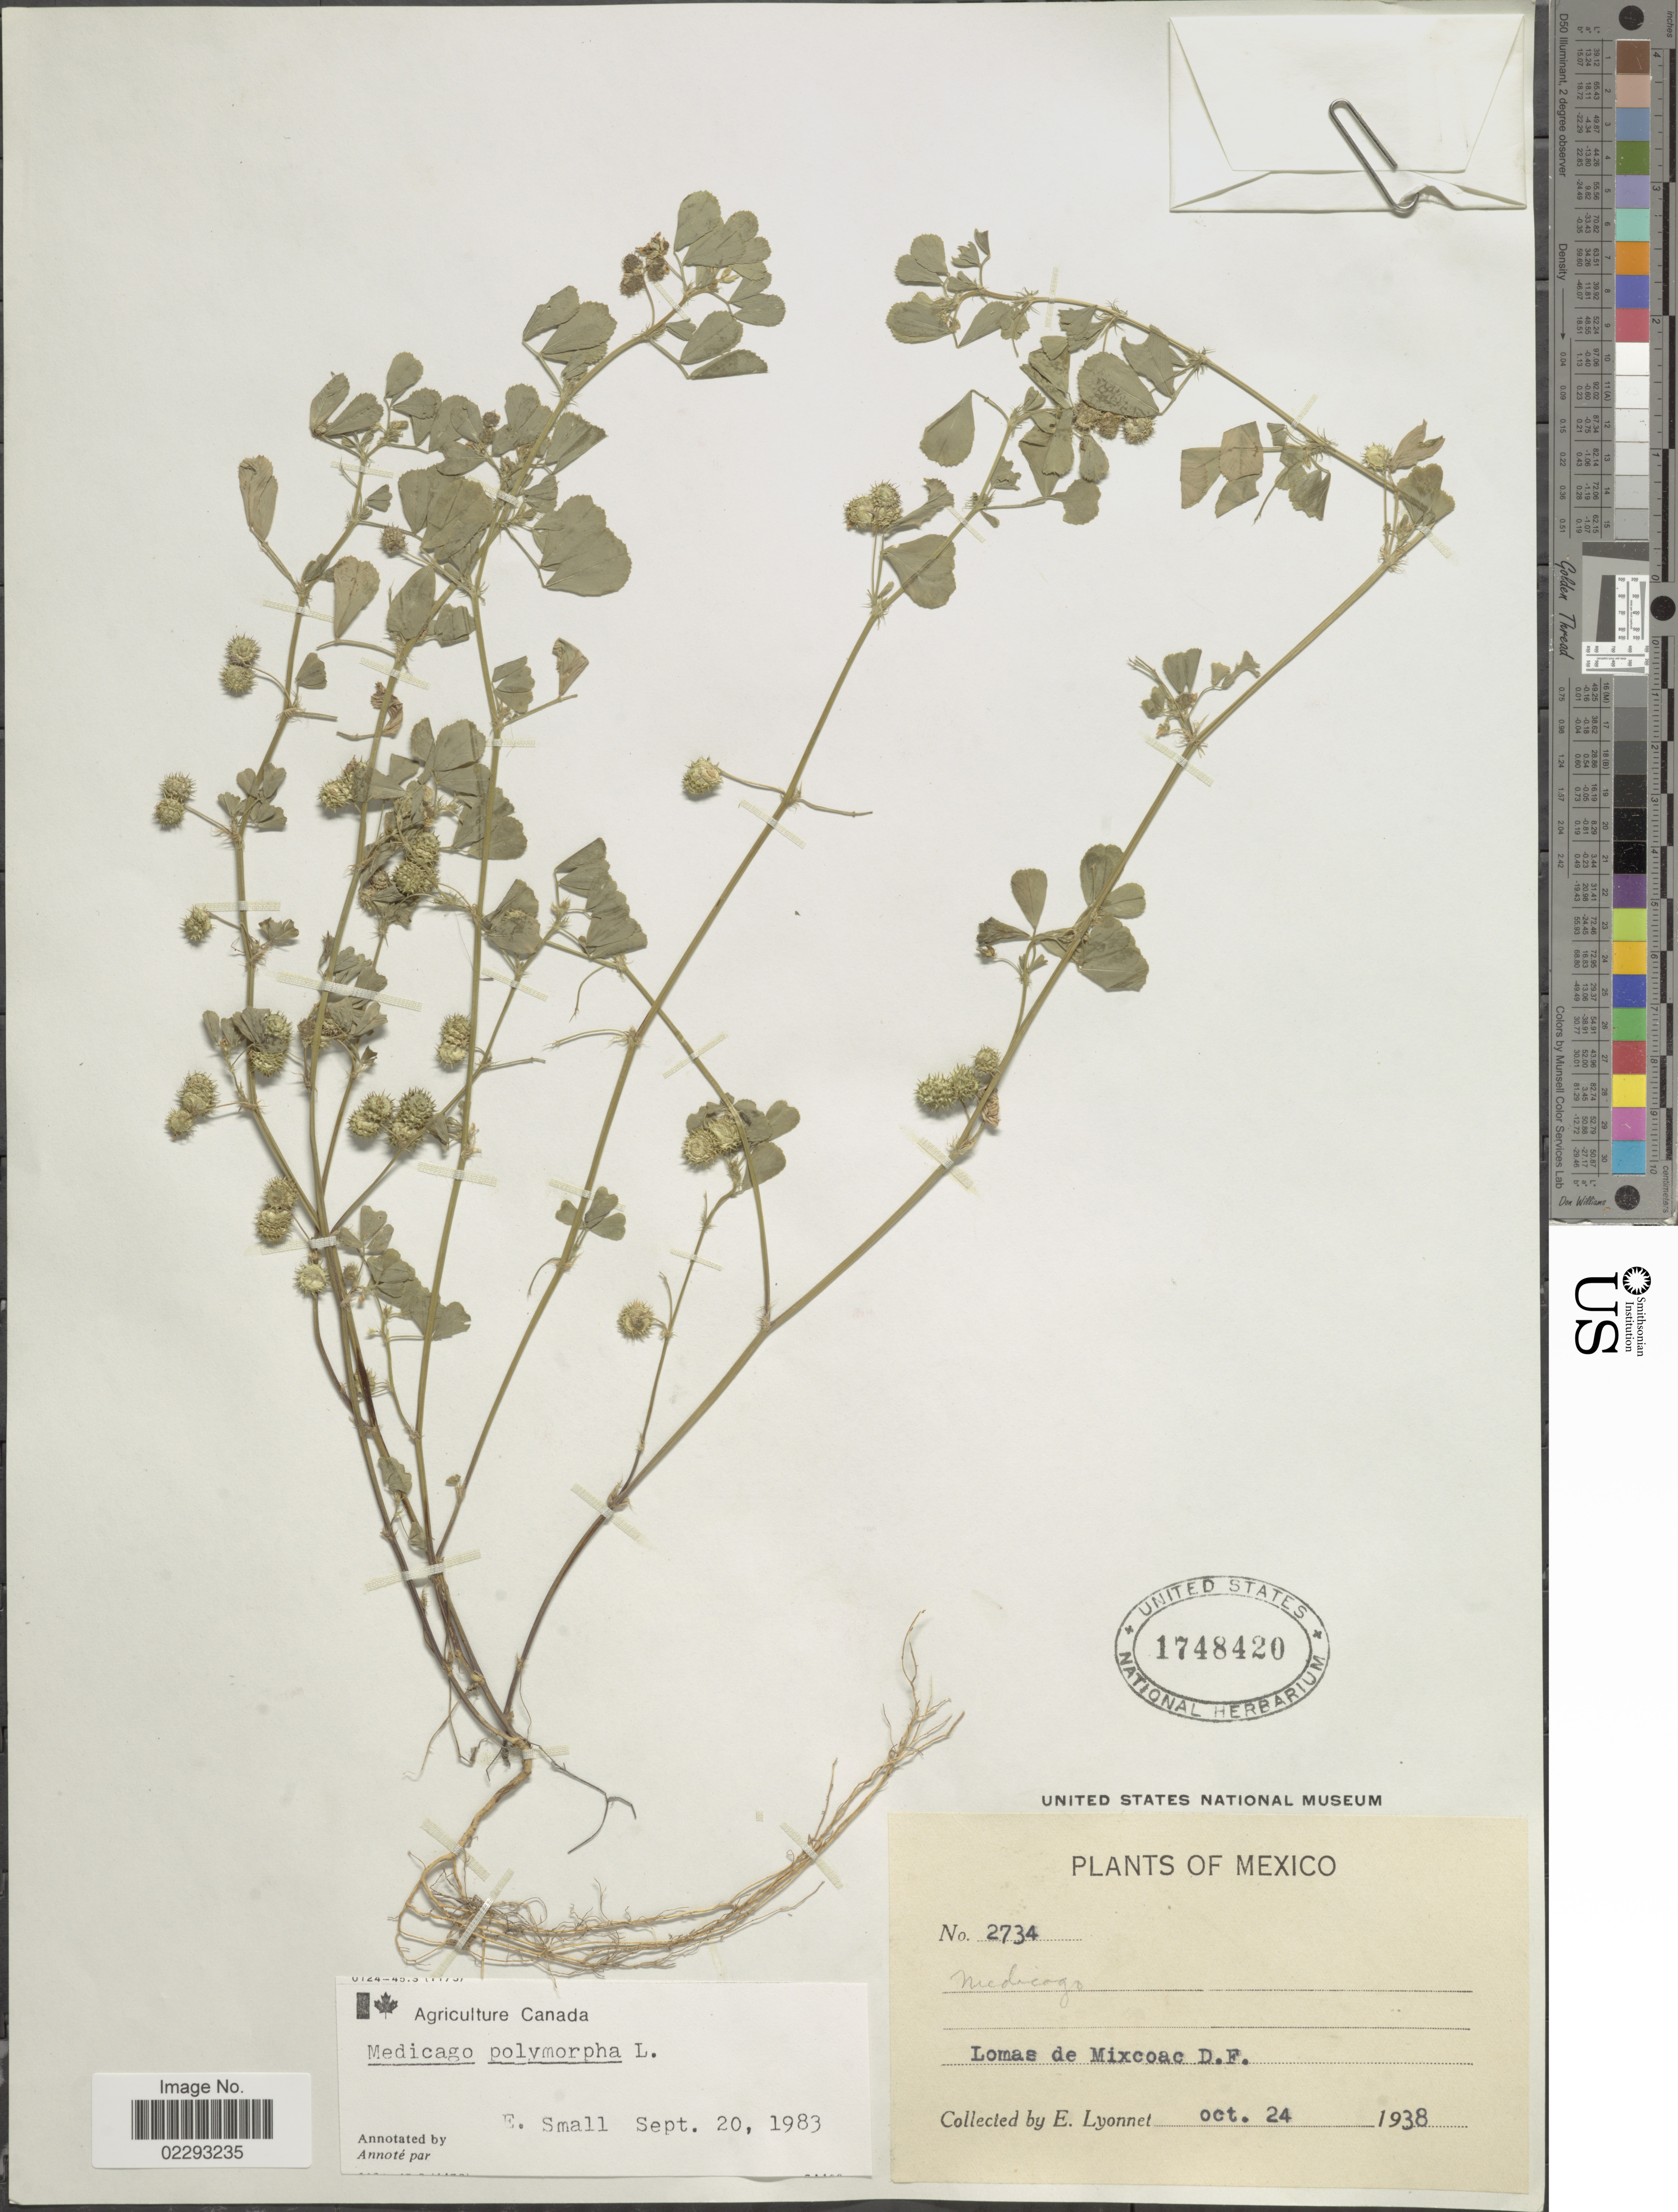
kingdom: Plantae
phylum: Tracheophyta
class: Magnoliopsida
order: Fabales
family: Fabaceae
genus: Medicago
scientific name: Medicago polymorpha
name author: L.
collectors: E. Lyonnet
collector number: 2734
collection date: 1938-10-24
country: Mexico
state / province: Distrito Federal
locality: Lomas de Mixcoac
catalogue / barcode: US 1748420